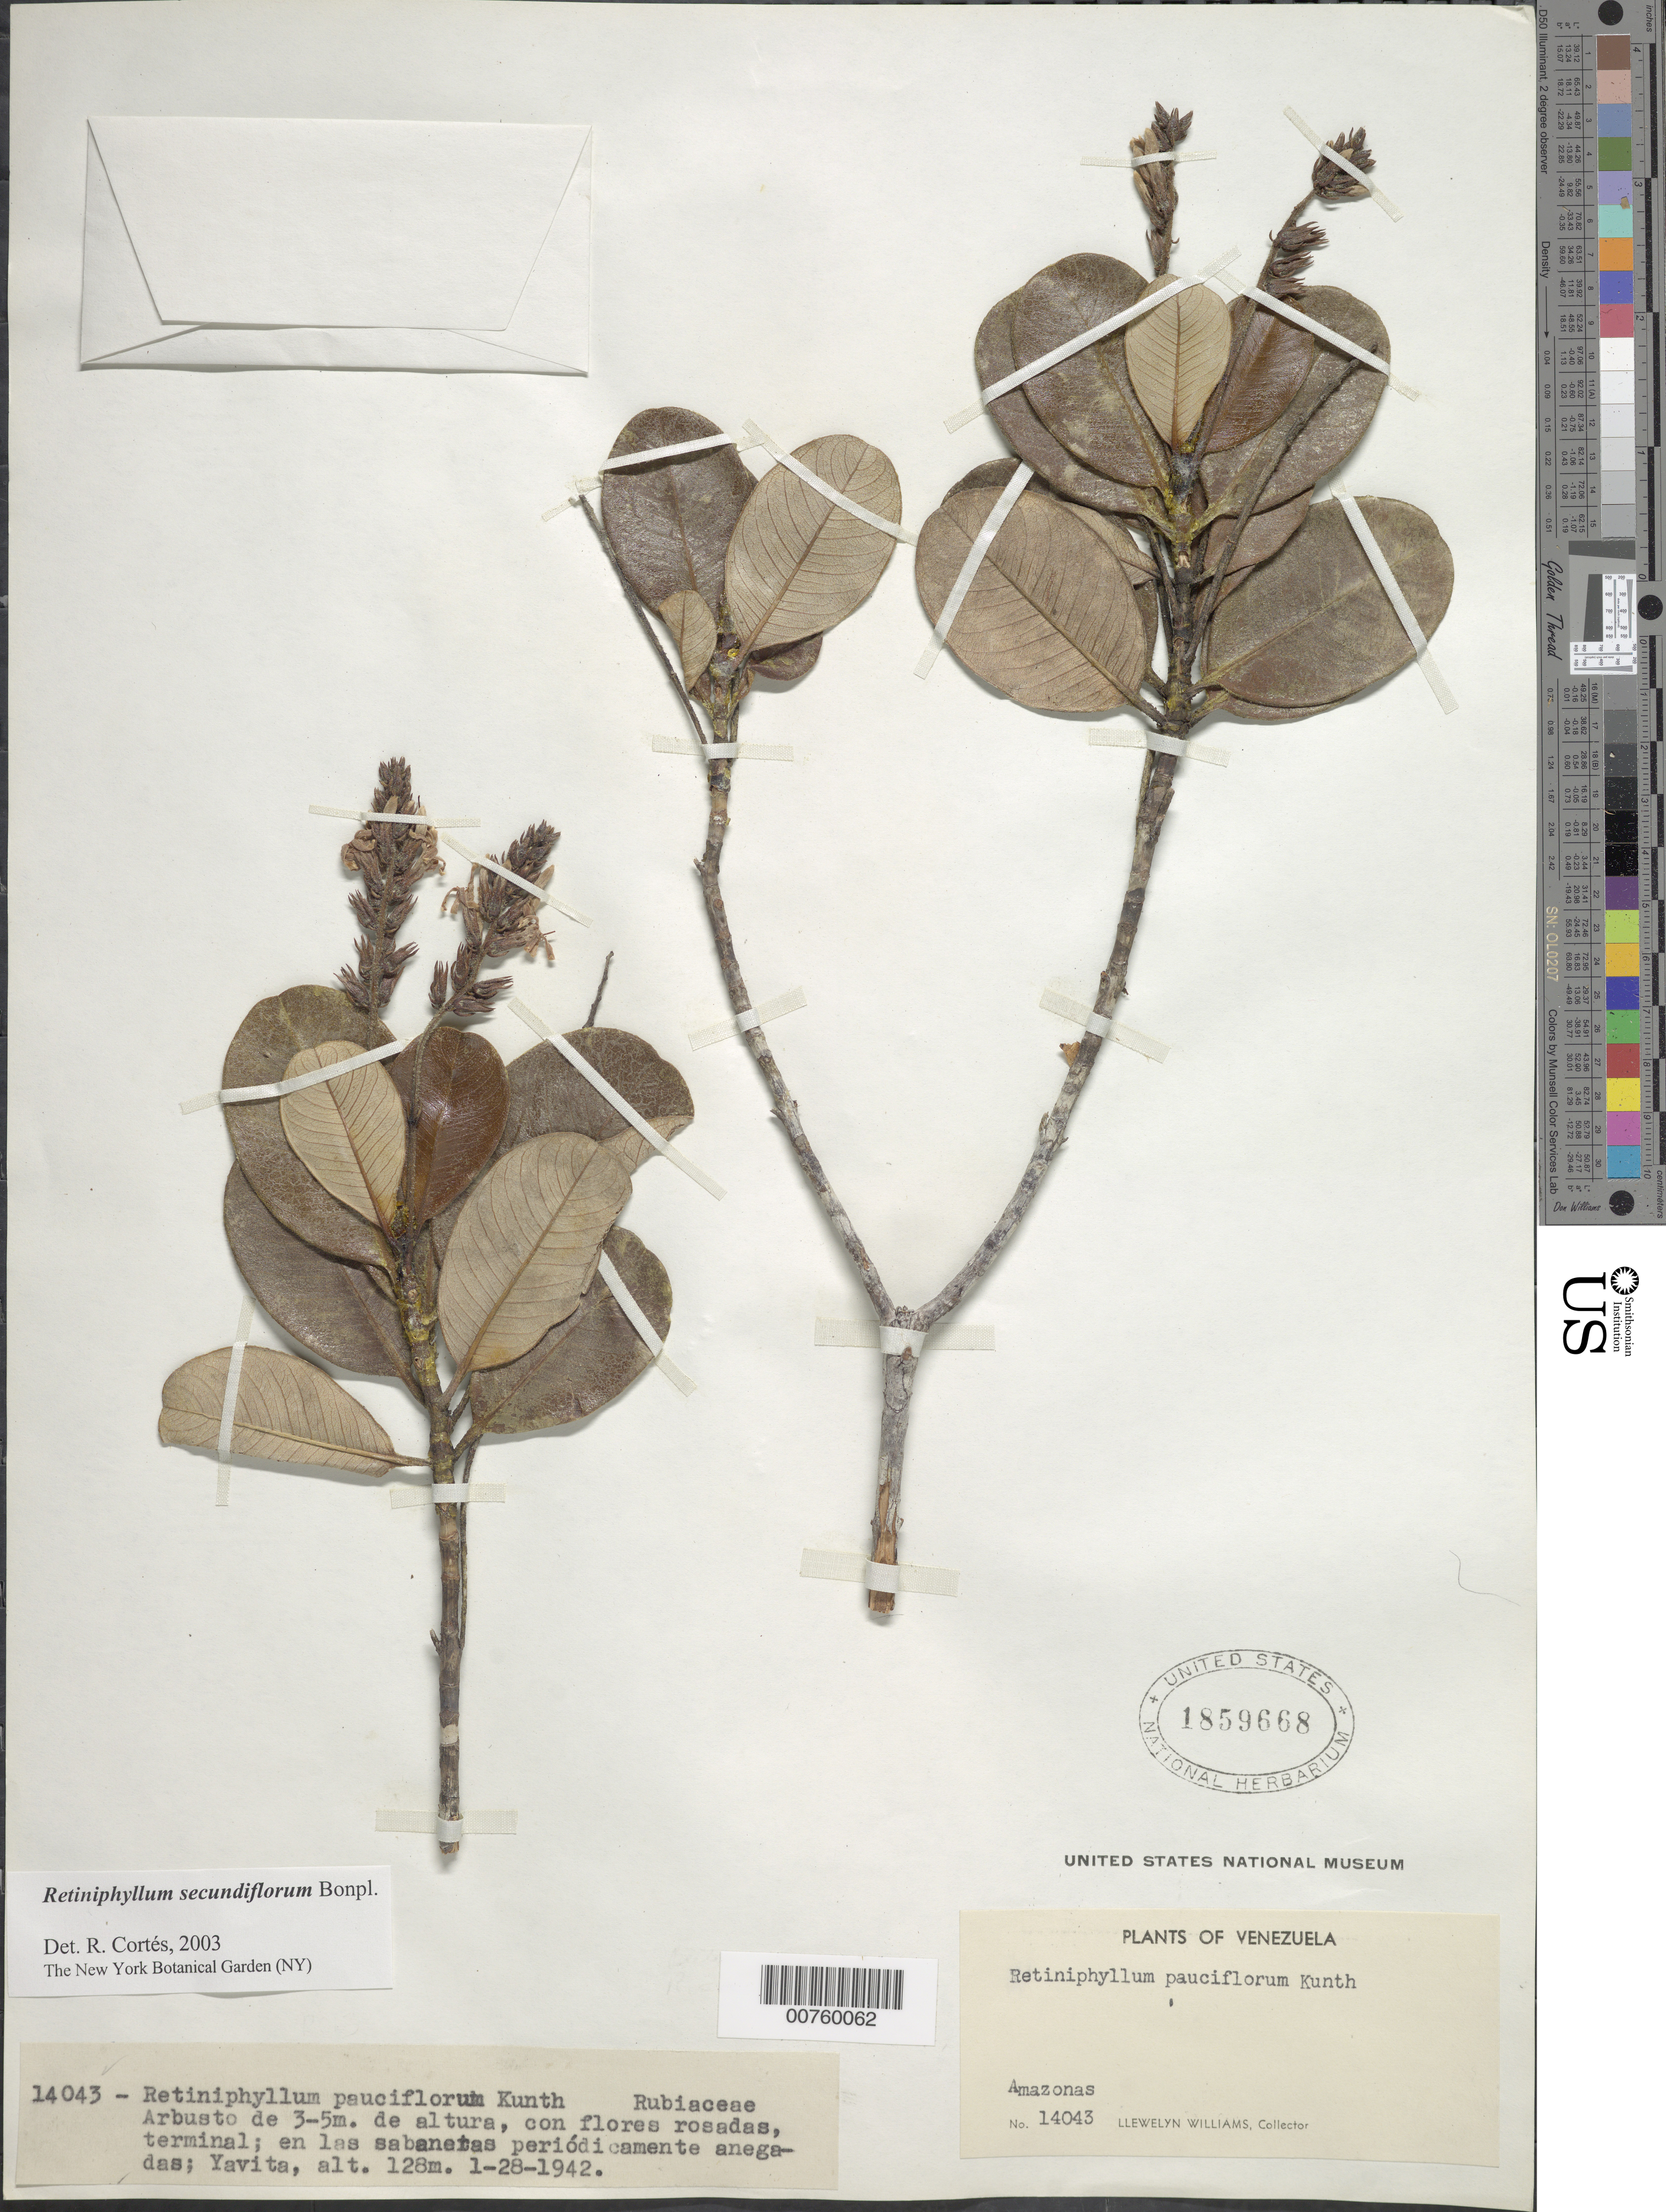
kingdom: Plantae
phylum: Tracheophyta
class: Magnoliopsida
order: Gentianales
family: Rubiaceae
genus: Retiniphyllum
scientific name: Retiniphyllum secundiflorum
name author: Bonpl.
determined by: Cortes R., G.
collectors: Ll. Williams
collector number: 14043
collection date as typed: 28-Jan-42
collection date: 1942-01-28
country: Venezuela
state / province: Amazonas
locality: Yavita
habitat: Sabanetas periodicamente anegadas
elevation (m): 128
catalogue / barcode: US 1859668